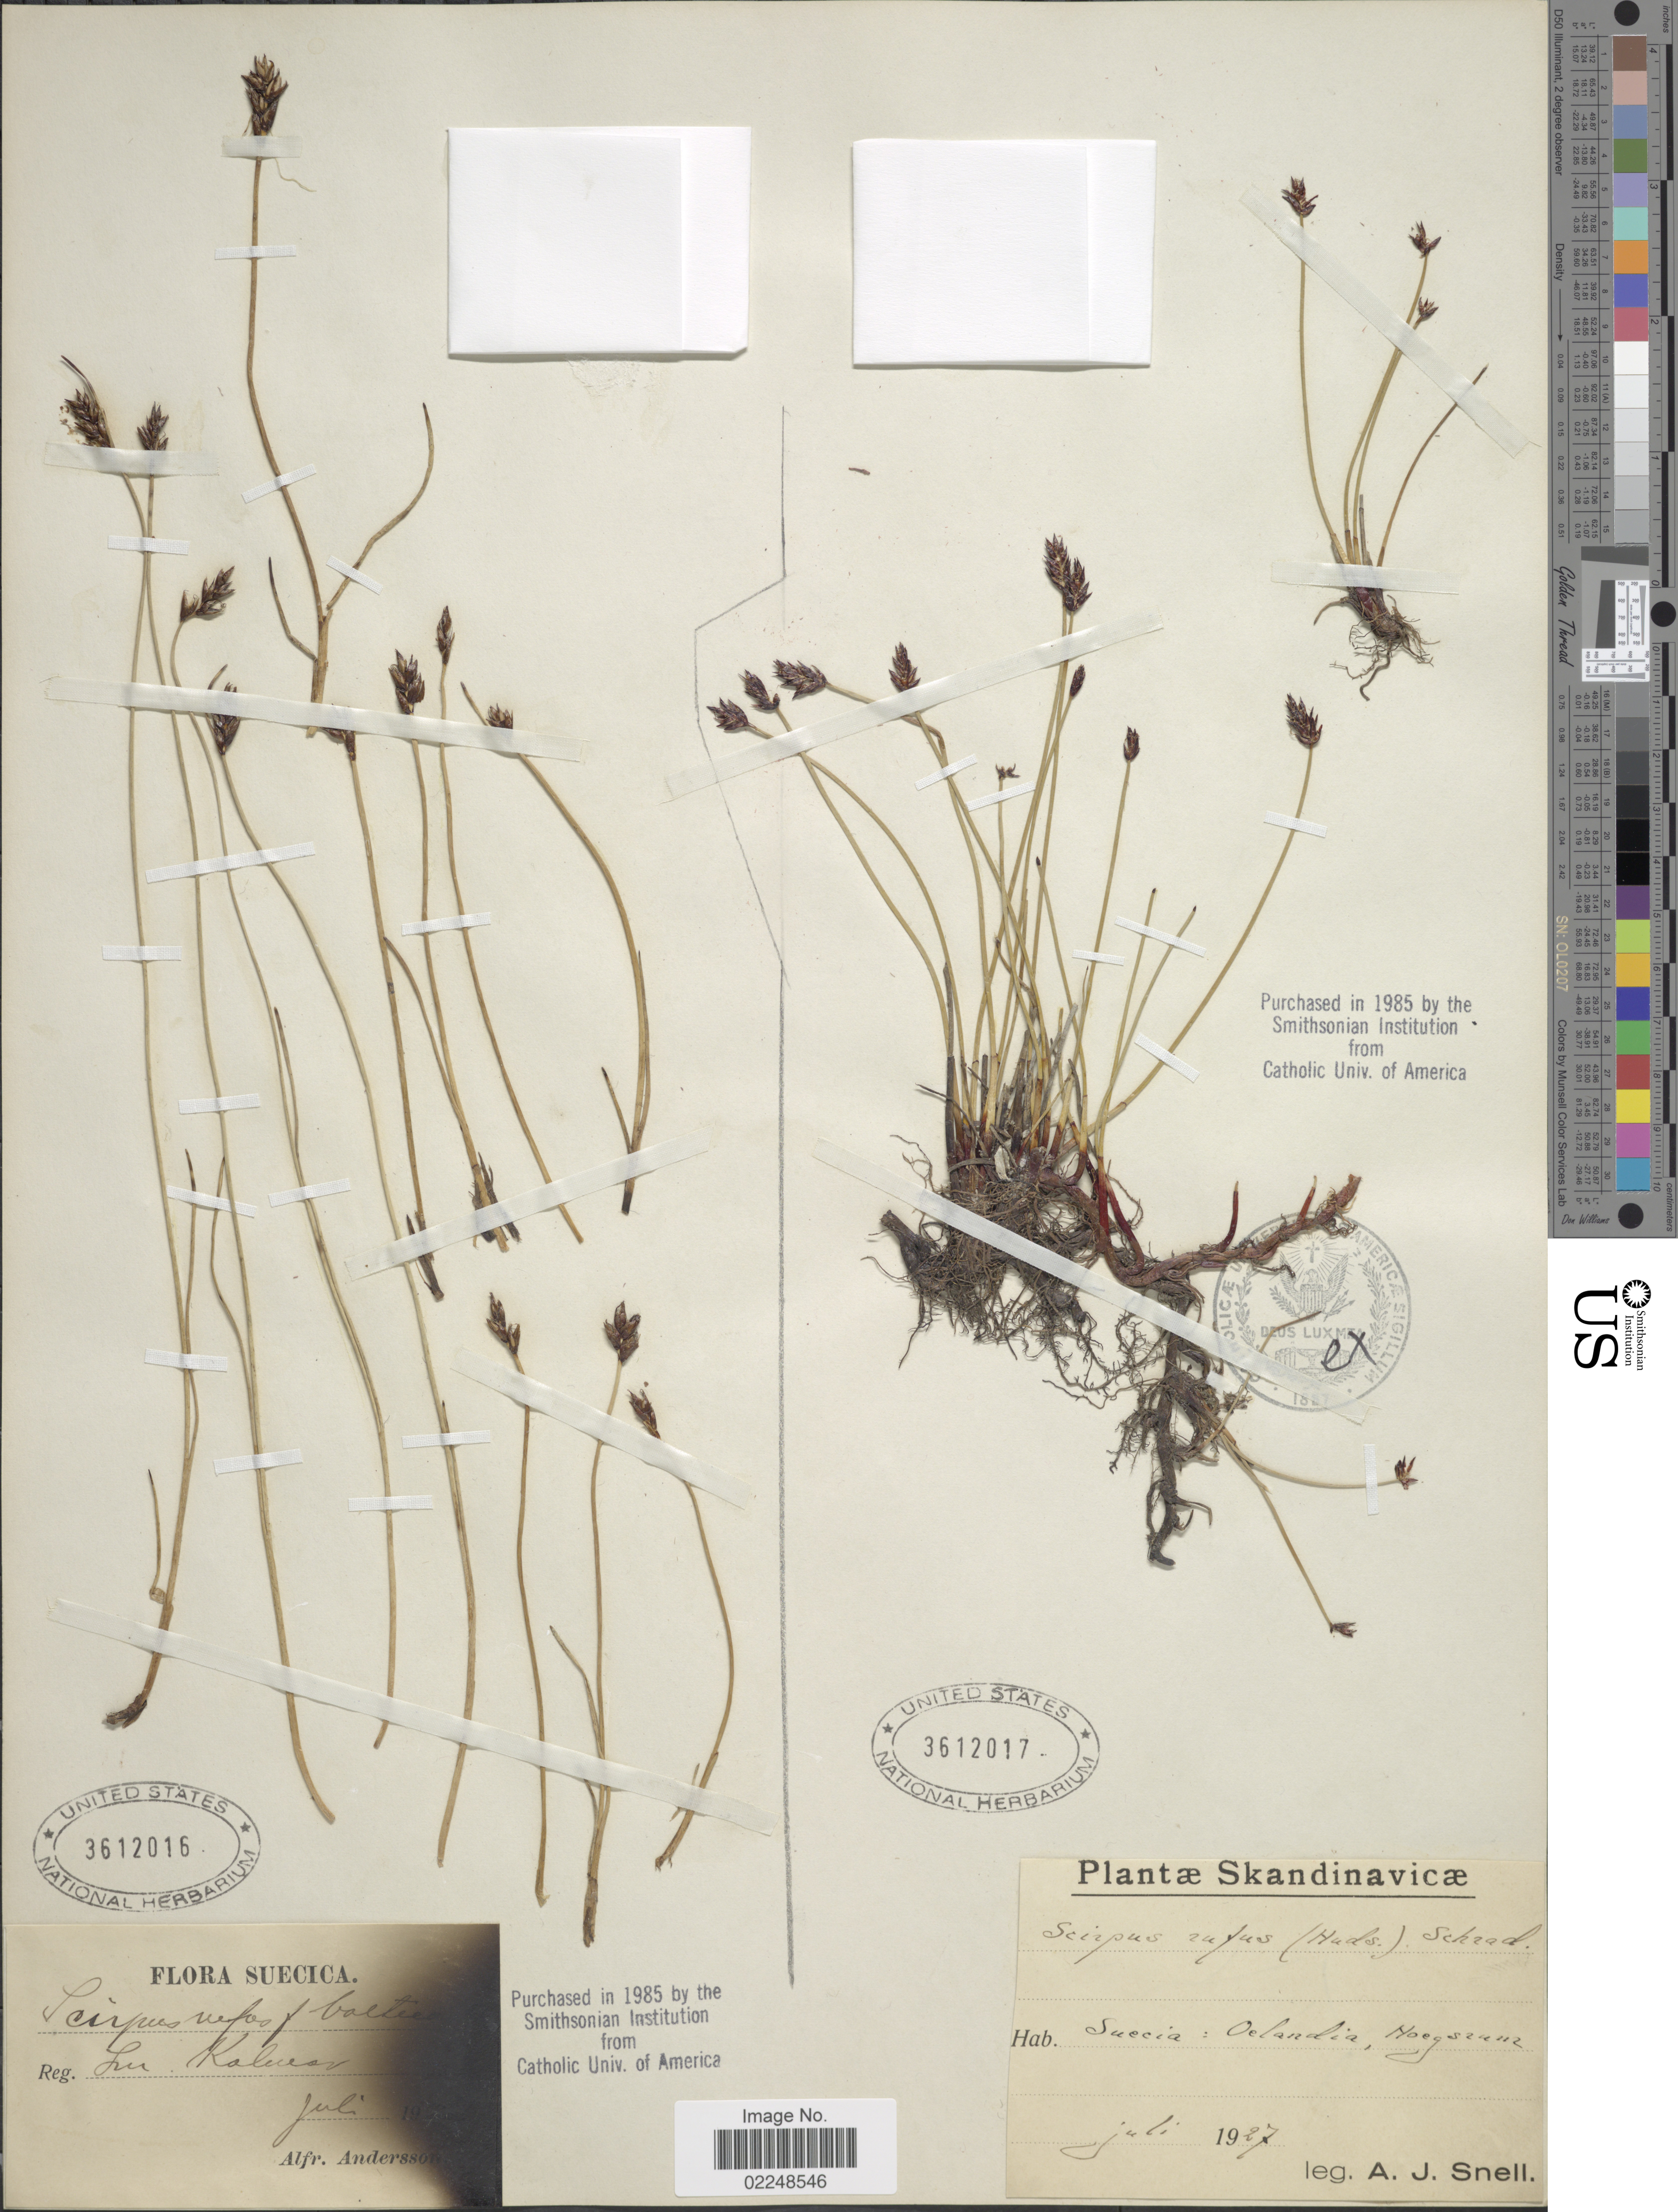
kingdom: Plantae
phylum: Tracheophyta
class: Liliopsida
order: Poales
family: Cyperaceae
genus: Blysmopsis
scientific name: Blysmopsis rufa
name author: (Huds.) Oteng-Yeb.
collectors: A. Snell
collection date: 1927-07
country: Sweden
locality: Skandinavicae, Suecia: Oelandia, Hoegseium [interpreted]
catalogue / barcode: US 3612017-2